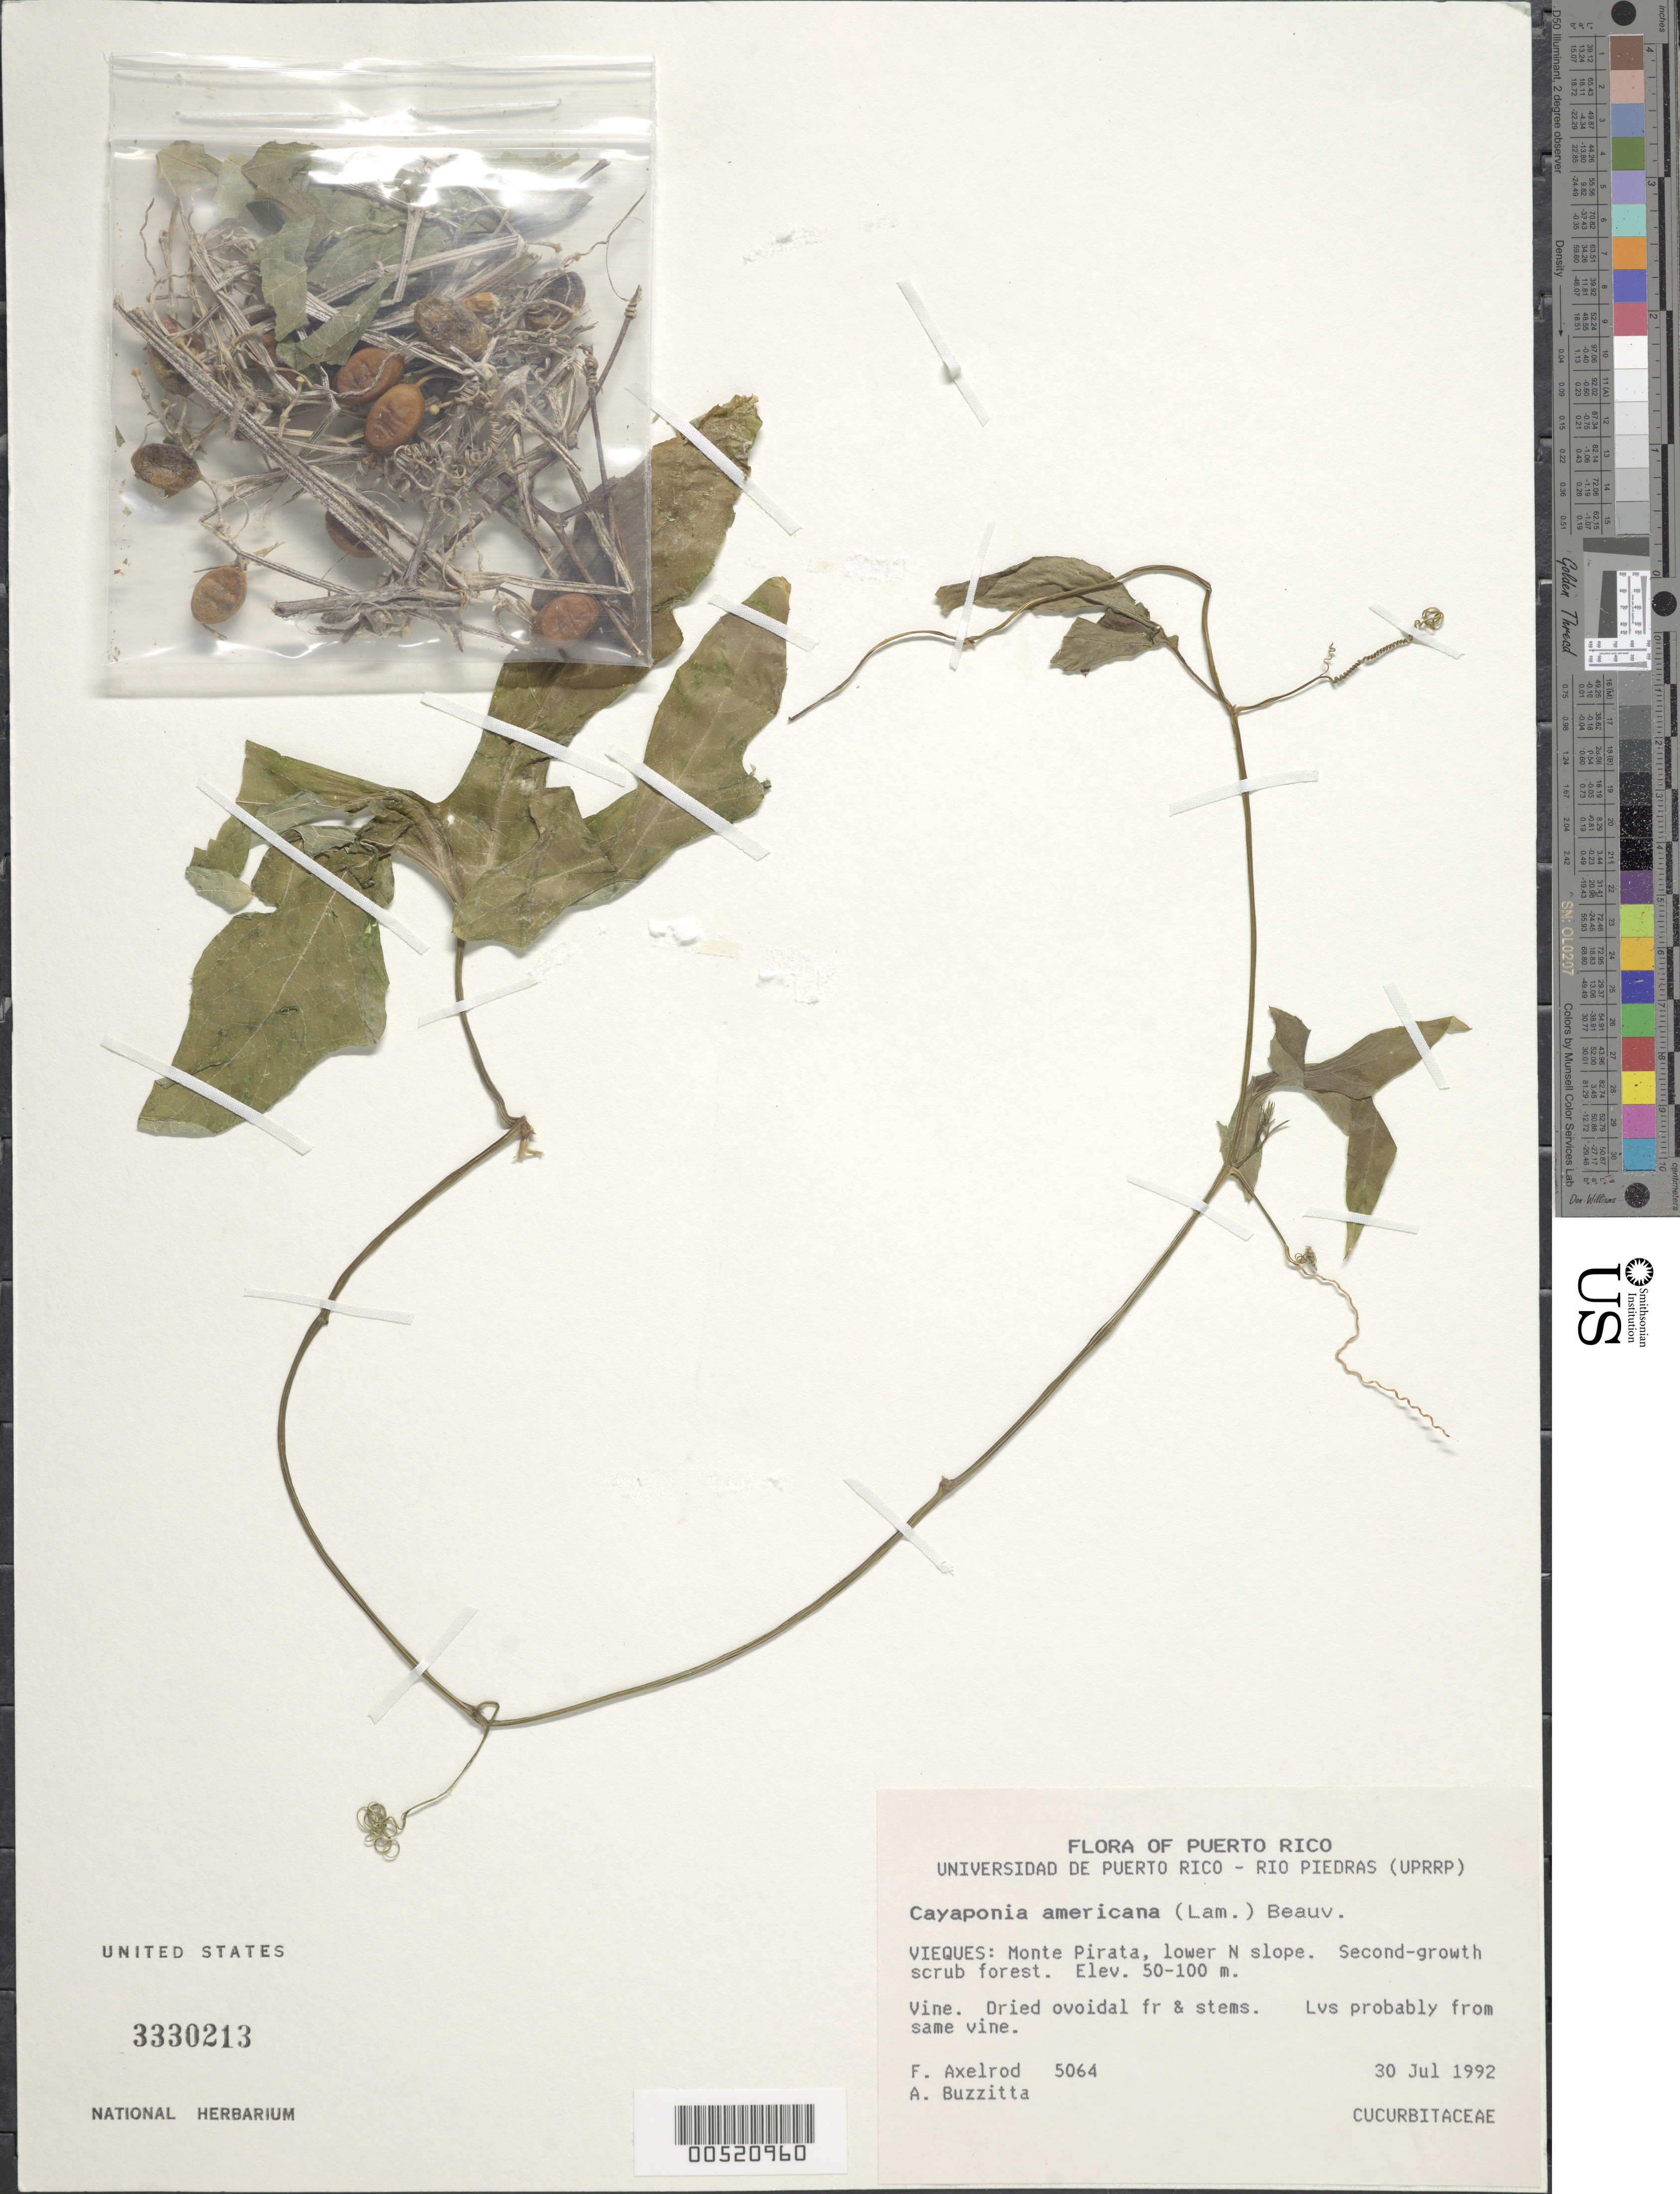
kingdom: Plantae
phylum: Tracheophyta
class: Magnoliopsida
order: Cucurbitales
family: Cucurbitaceae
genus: Cayaponia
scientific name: Cayaponia americana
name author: (Lam.) Cogn.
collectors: F. S. Axelrod & A. Buzzitta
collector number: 5064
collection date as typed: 30 Jul 1992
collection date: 1992-07-30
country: Puerto Rico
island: Greater Antilles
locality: Vieques Island; Monte Pirata, N slope, in forest bordering telephone lines.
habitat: Second-growth scrub forest.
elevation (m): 50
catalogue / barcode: US 3330213